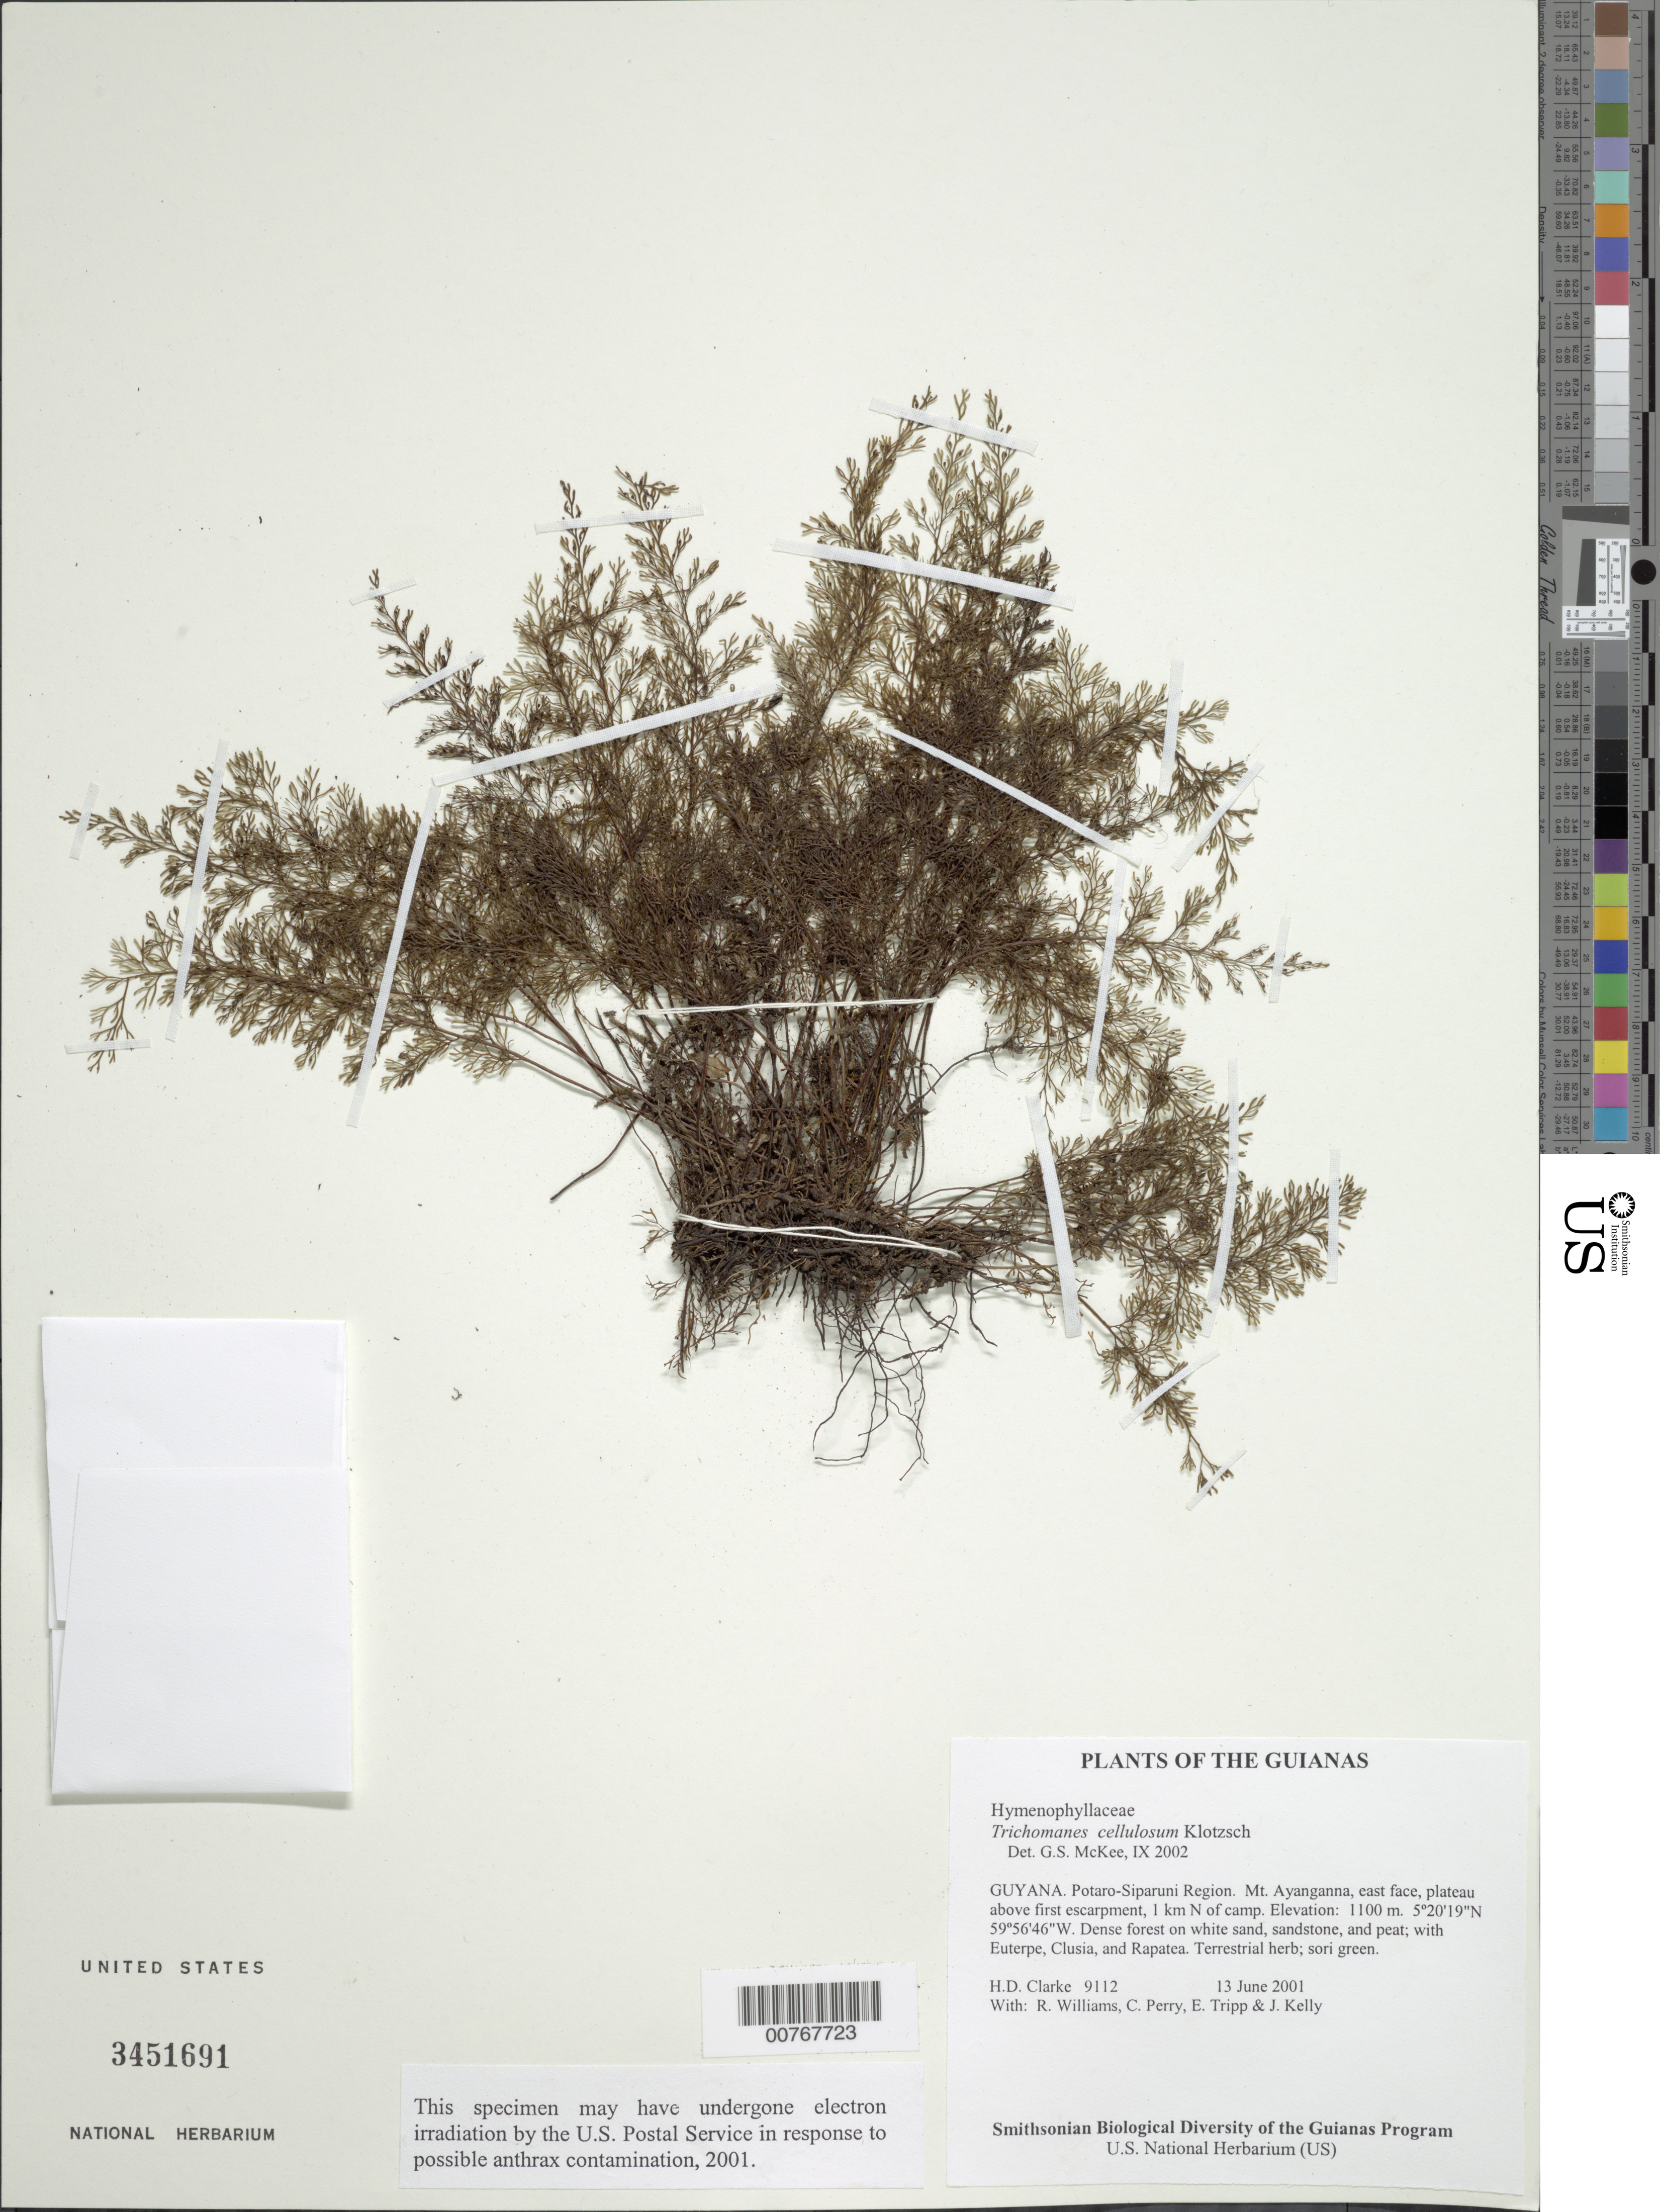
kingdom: Plantae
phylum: Tracheophyta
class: Polypodiopsida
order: Hymenophyllales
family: Hymenophyllaceae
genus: Abrodictyum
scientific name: Abrodictyum cellulosum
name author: (Klotzsch) Ebihara & Dubuisson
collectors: H. D. Clarke, R. Williams, C. Perry, E. Tripp & J. Kelly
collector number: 9112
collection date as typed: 13 June 2001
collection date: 2001-06-13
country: Guyana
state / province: Potaro-Siparuni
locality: Mt. Ayanganna, east face, plateau above first escarpment, 1 km N of camp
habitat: Dense forest on white sand, sandstone, and peat; with Euterpe, Clusia, and Rapatea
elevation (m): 1100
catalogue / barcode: US 3451691